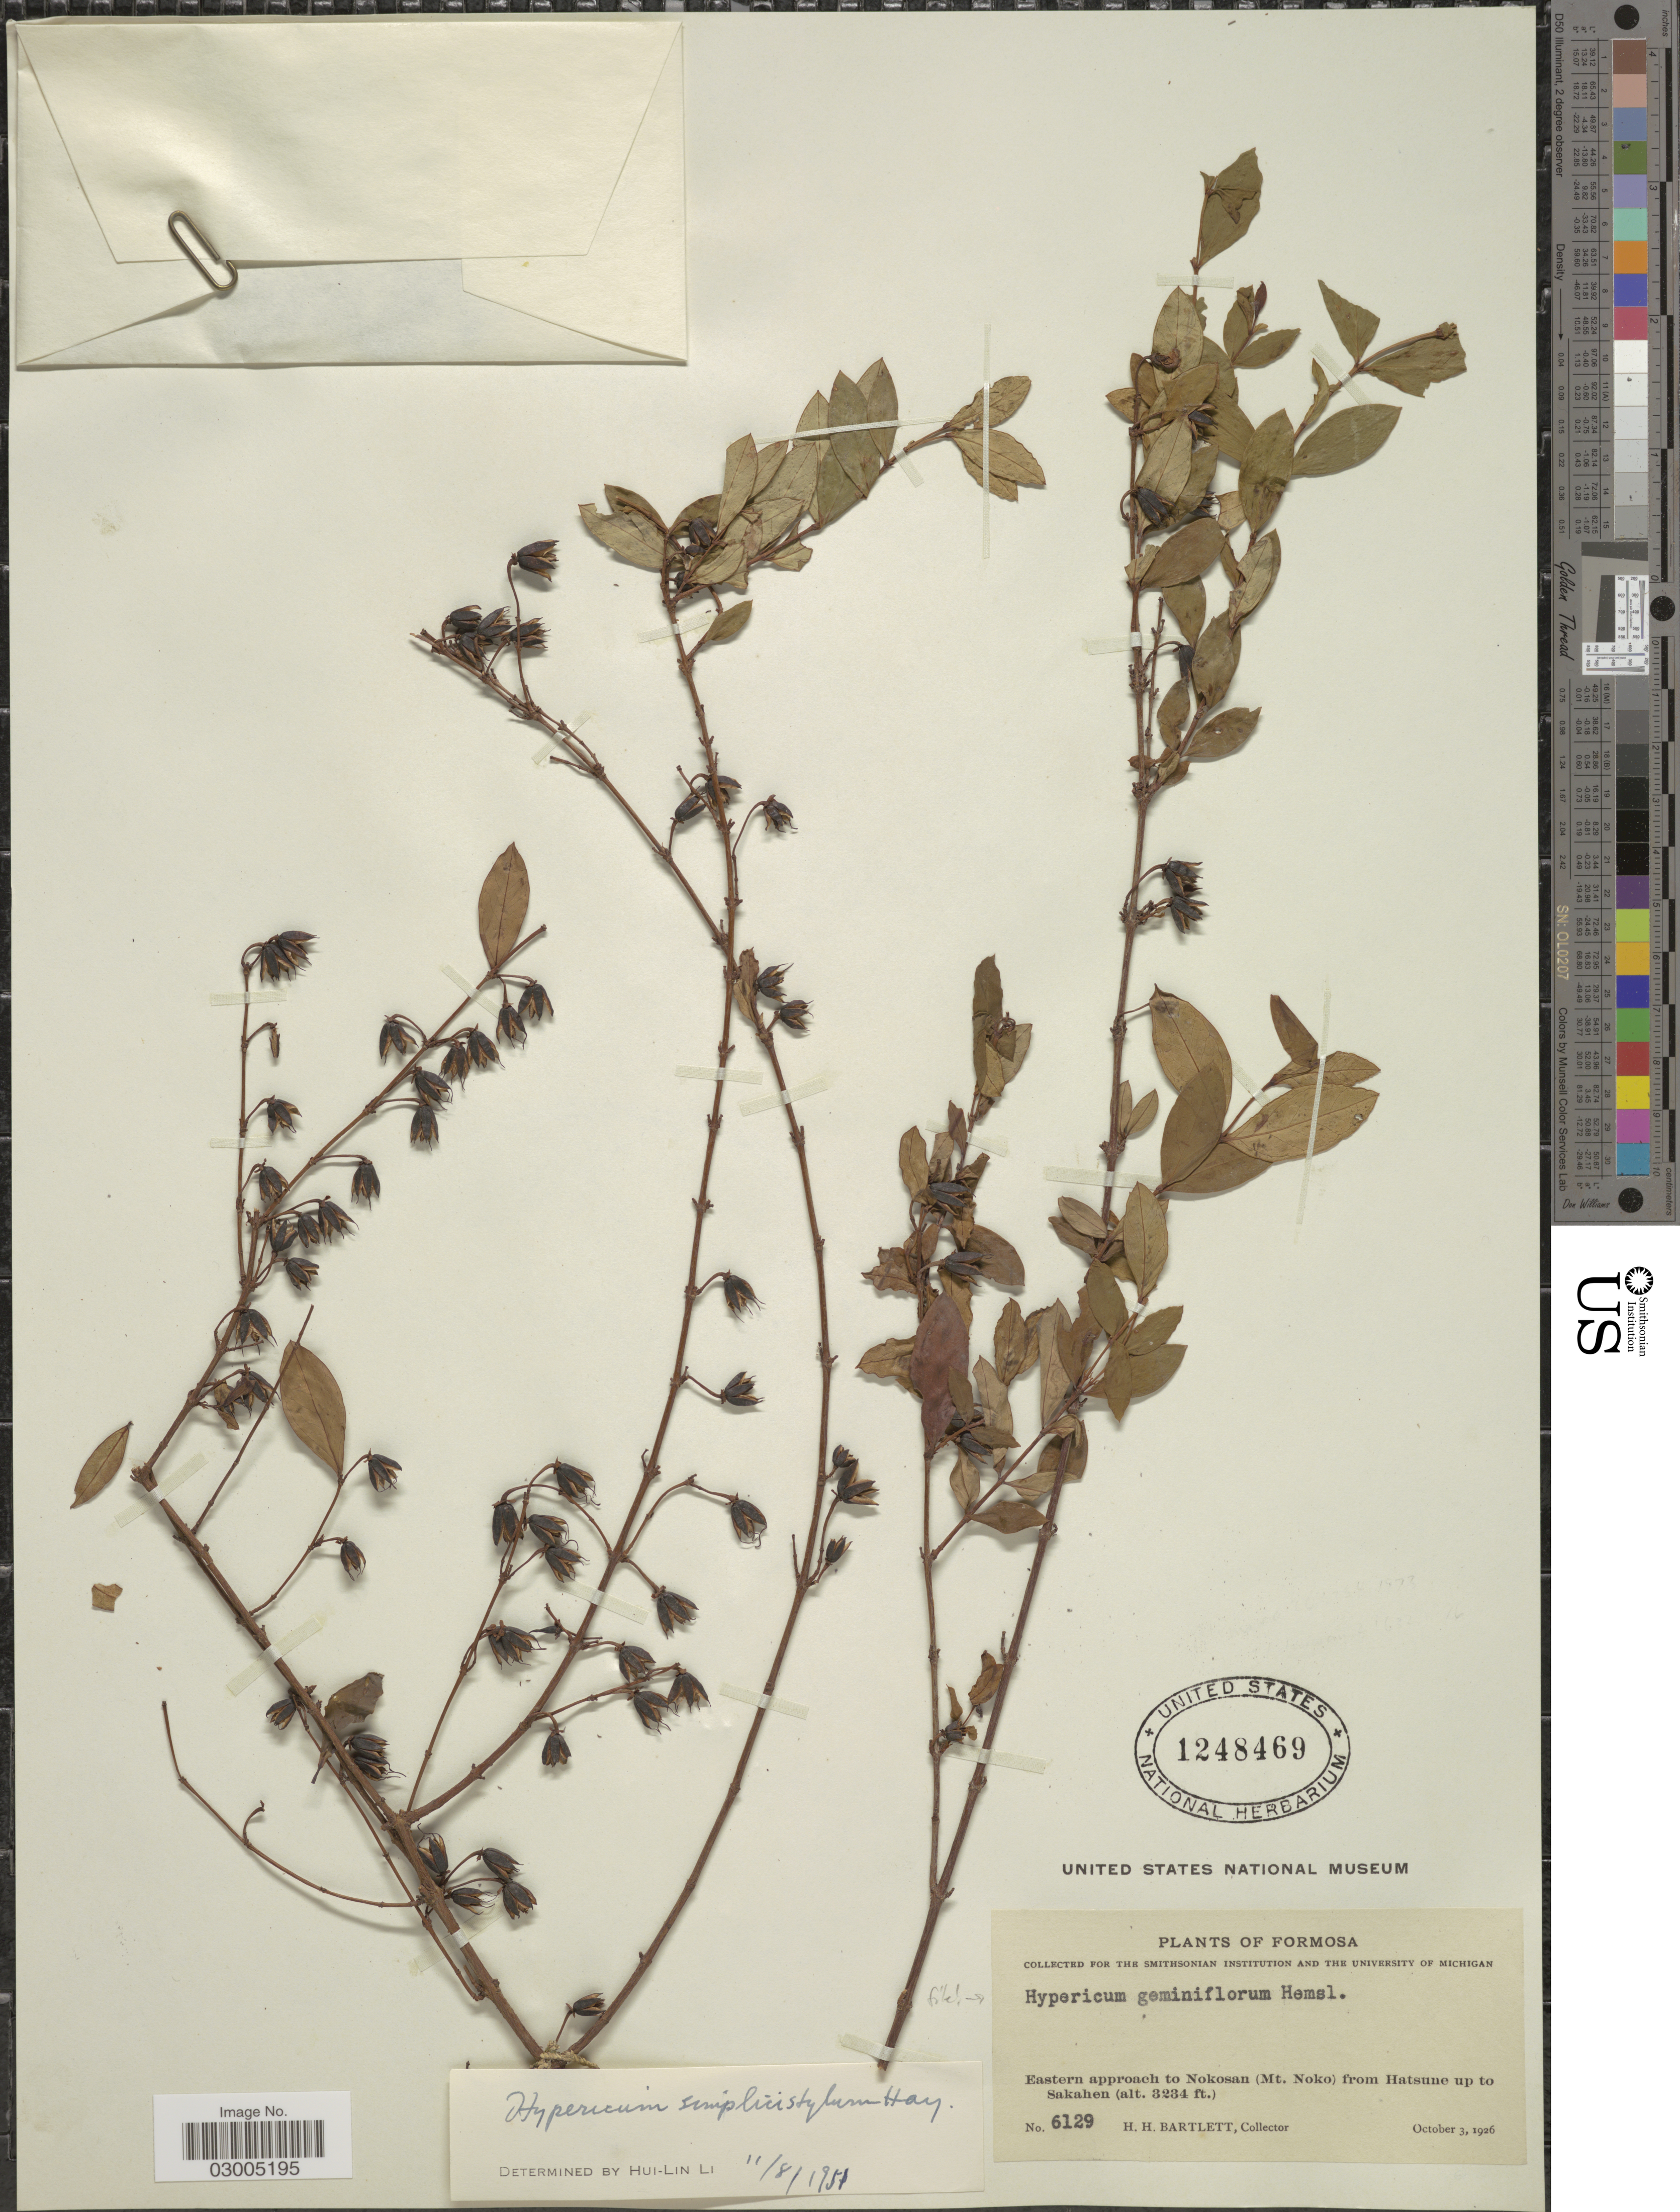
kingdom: Plantae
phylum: Tracheophyta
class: Magnoliopsida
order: Malpighiales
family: Hypericaceae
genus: Hypericum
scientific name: Hypericum geminiflorum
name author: Hemsl.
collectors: H. H. Bartlett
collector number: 6129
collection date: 1926-10-03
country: Taiwan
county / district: Hualien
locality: Formosa. Eastern approach to Nokosan (Mt. Noko) from Hatsune up to Sakahen.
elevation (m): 986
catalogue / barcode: US 1248469